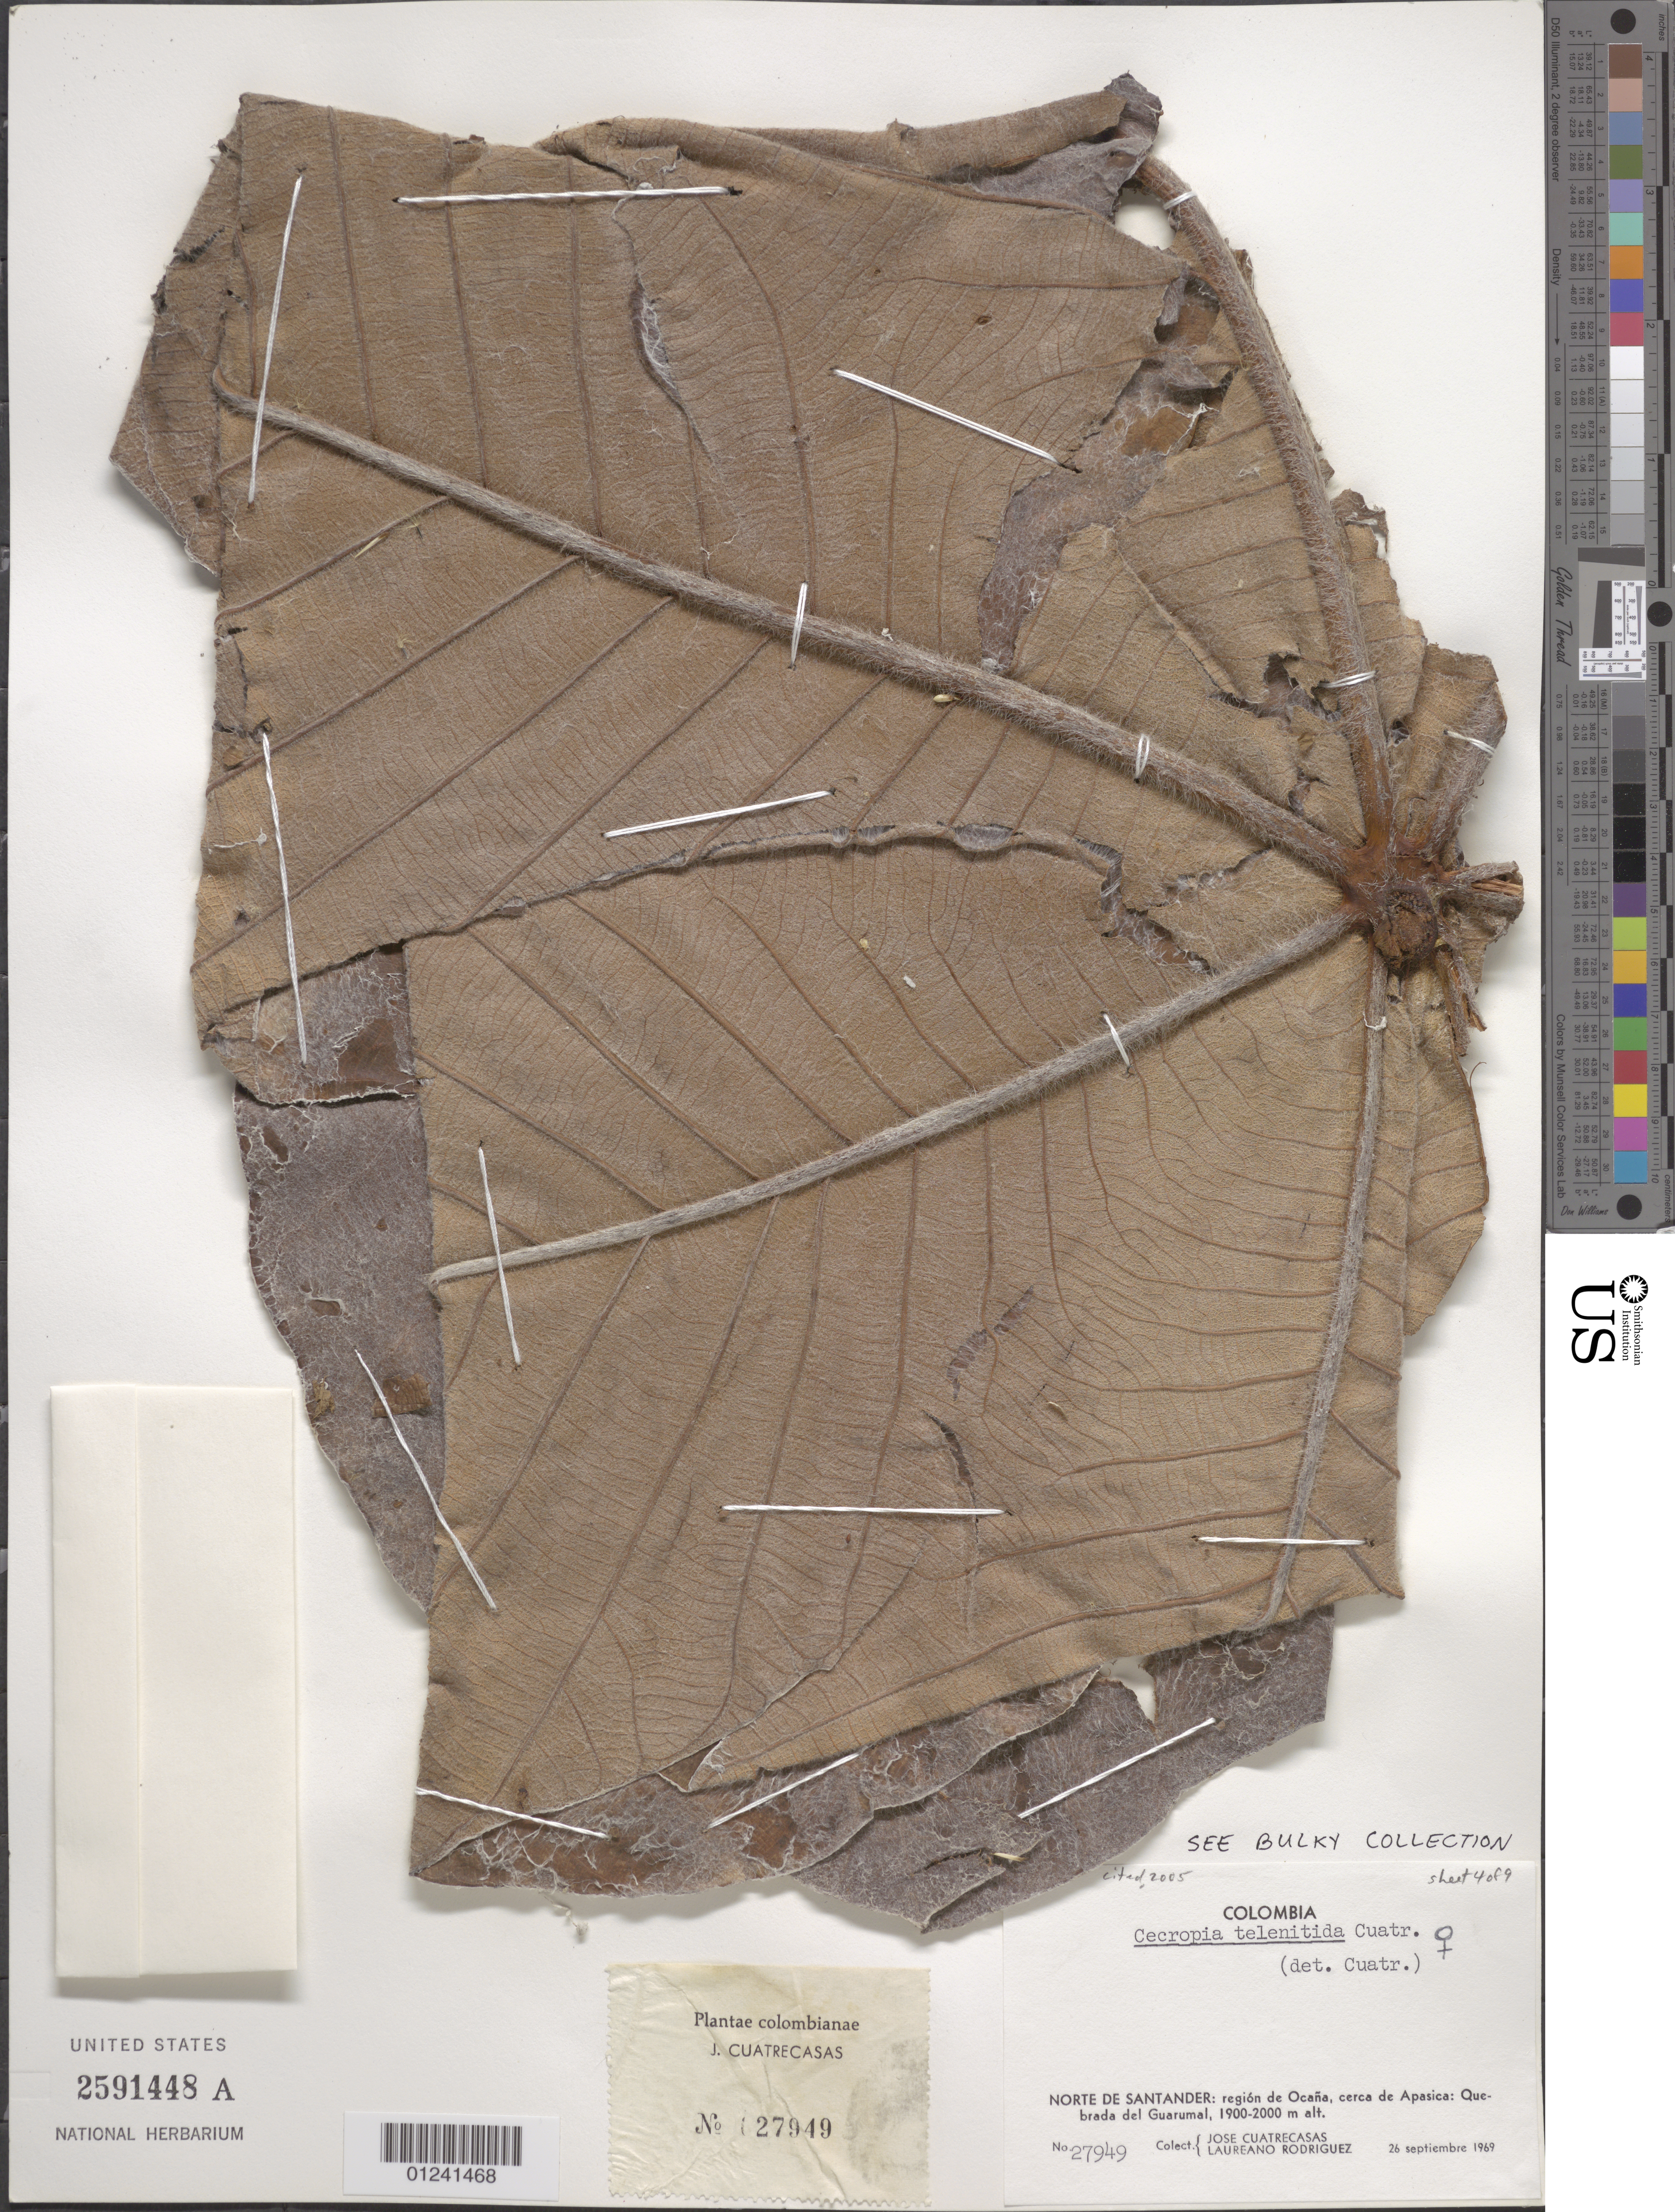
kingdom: Plantae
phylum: Tracheophyta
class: Magnoliopsida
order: Rosales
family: Urticaceae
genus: Cecropia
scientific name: Cecropia telenitida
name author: Cuatrec.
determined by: Cuatrecasas, J.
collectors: J. Cuatrecasas & L. Rodriguez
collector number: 27949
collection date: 1969-09-26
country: Colombia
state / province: Norte de Santander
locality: Región de Ocaña, Cercanías de Apasica; quebrada del Guarumal.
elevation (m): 1900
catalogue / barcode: US 2591448A